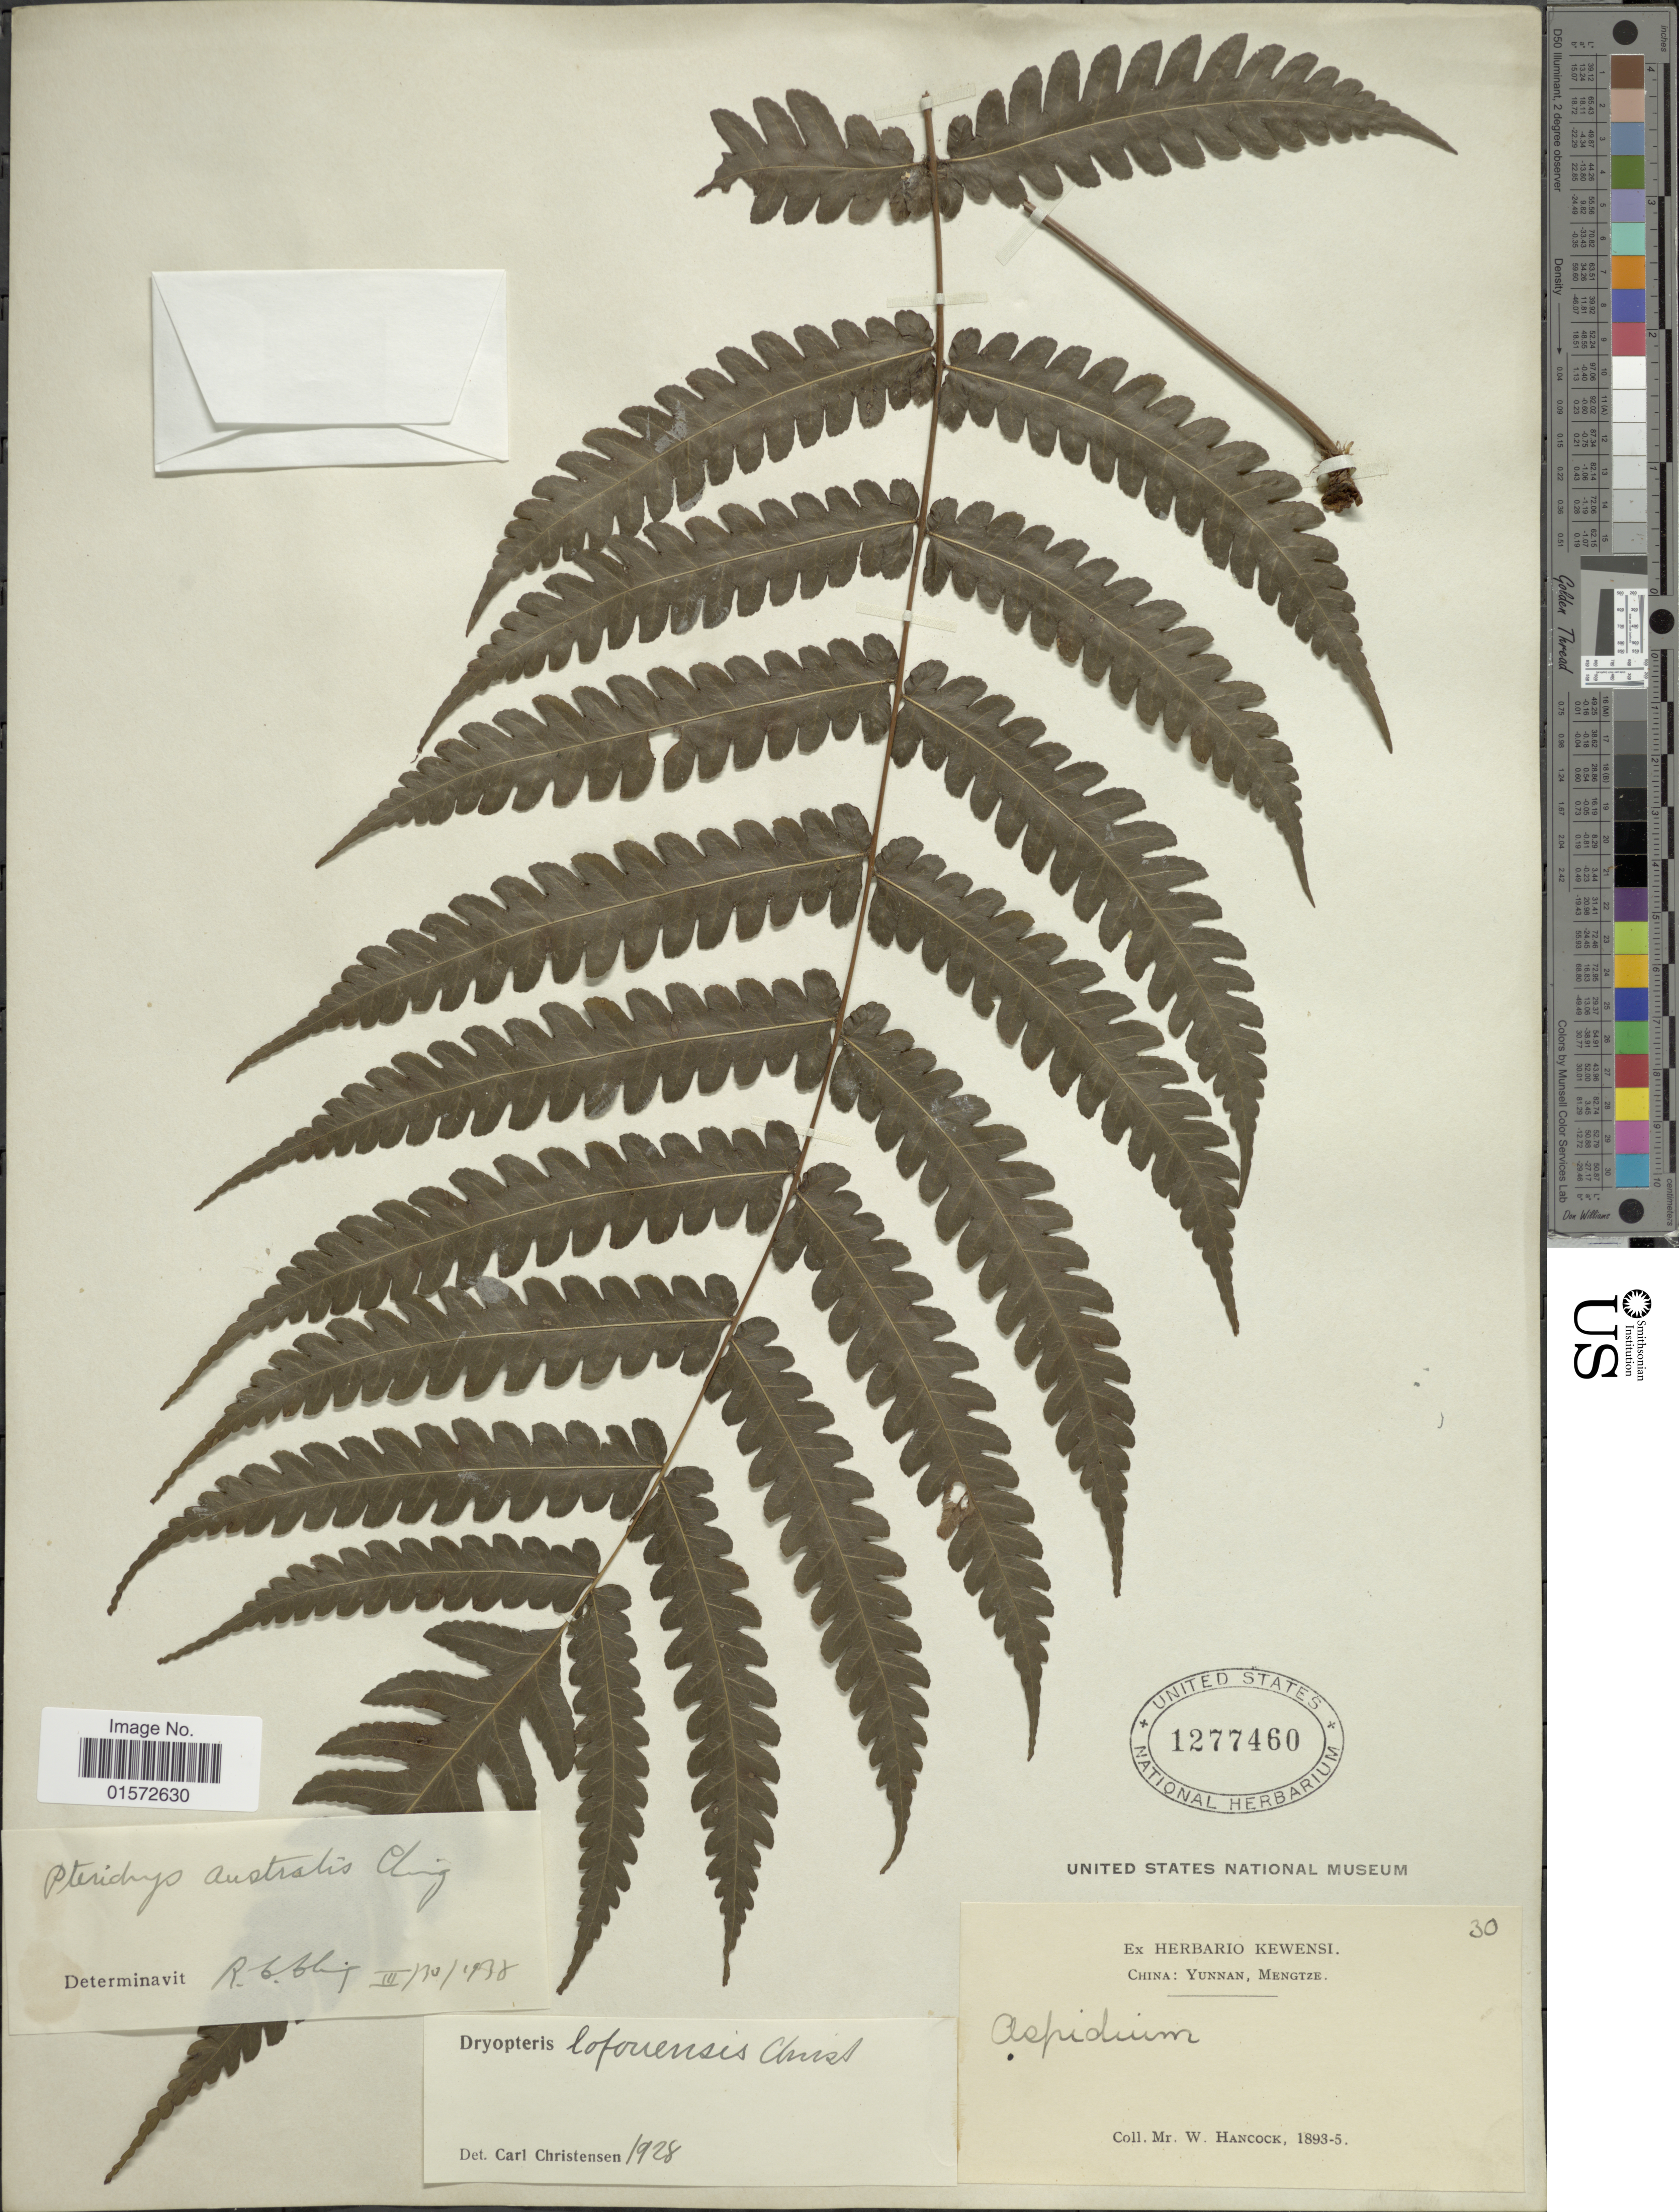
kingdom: Plantae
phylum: Tracheophyta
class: Polypodiopsida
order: Polypodiales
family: Tectariaceae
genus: Pteridrys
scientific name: Pteridrys australis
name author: Ching ex C. Chr. & Ching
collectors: W. Hancock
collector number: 30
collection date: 1893/1895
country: China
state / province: Yunnan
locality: Mengtze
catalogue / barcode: US 1277460